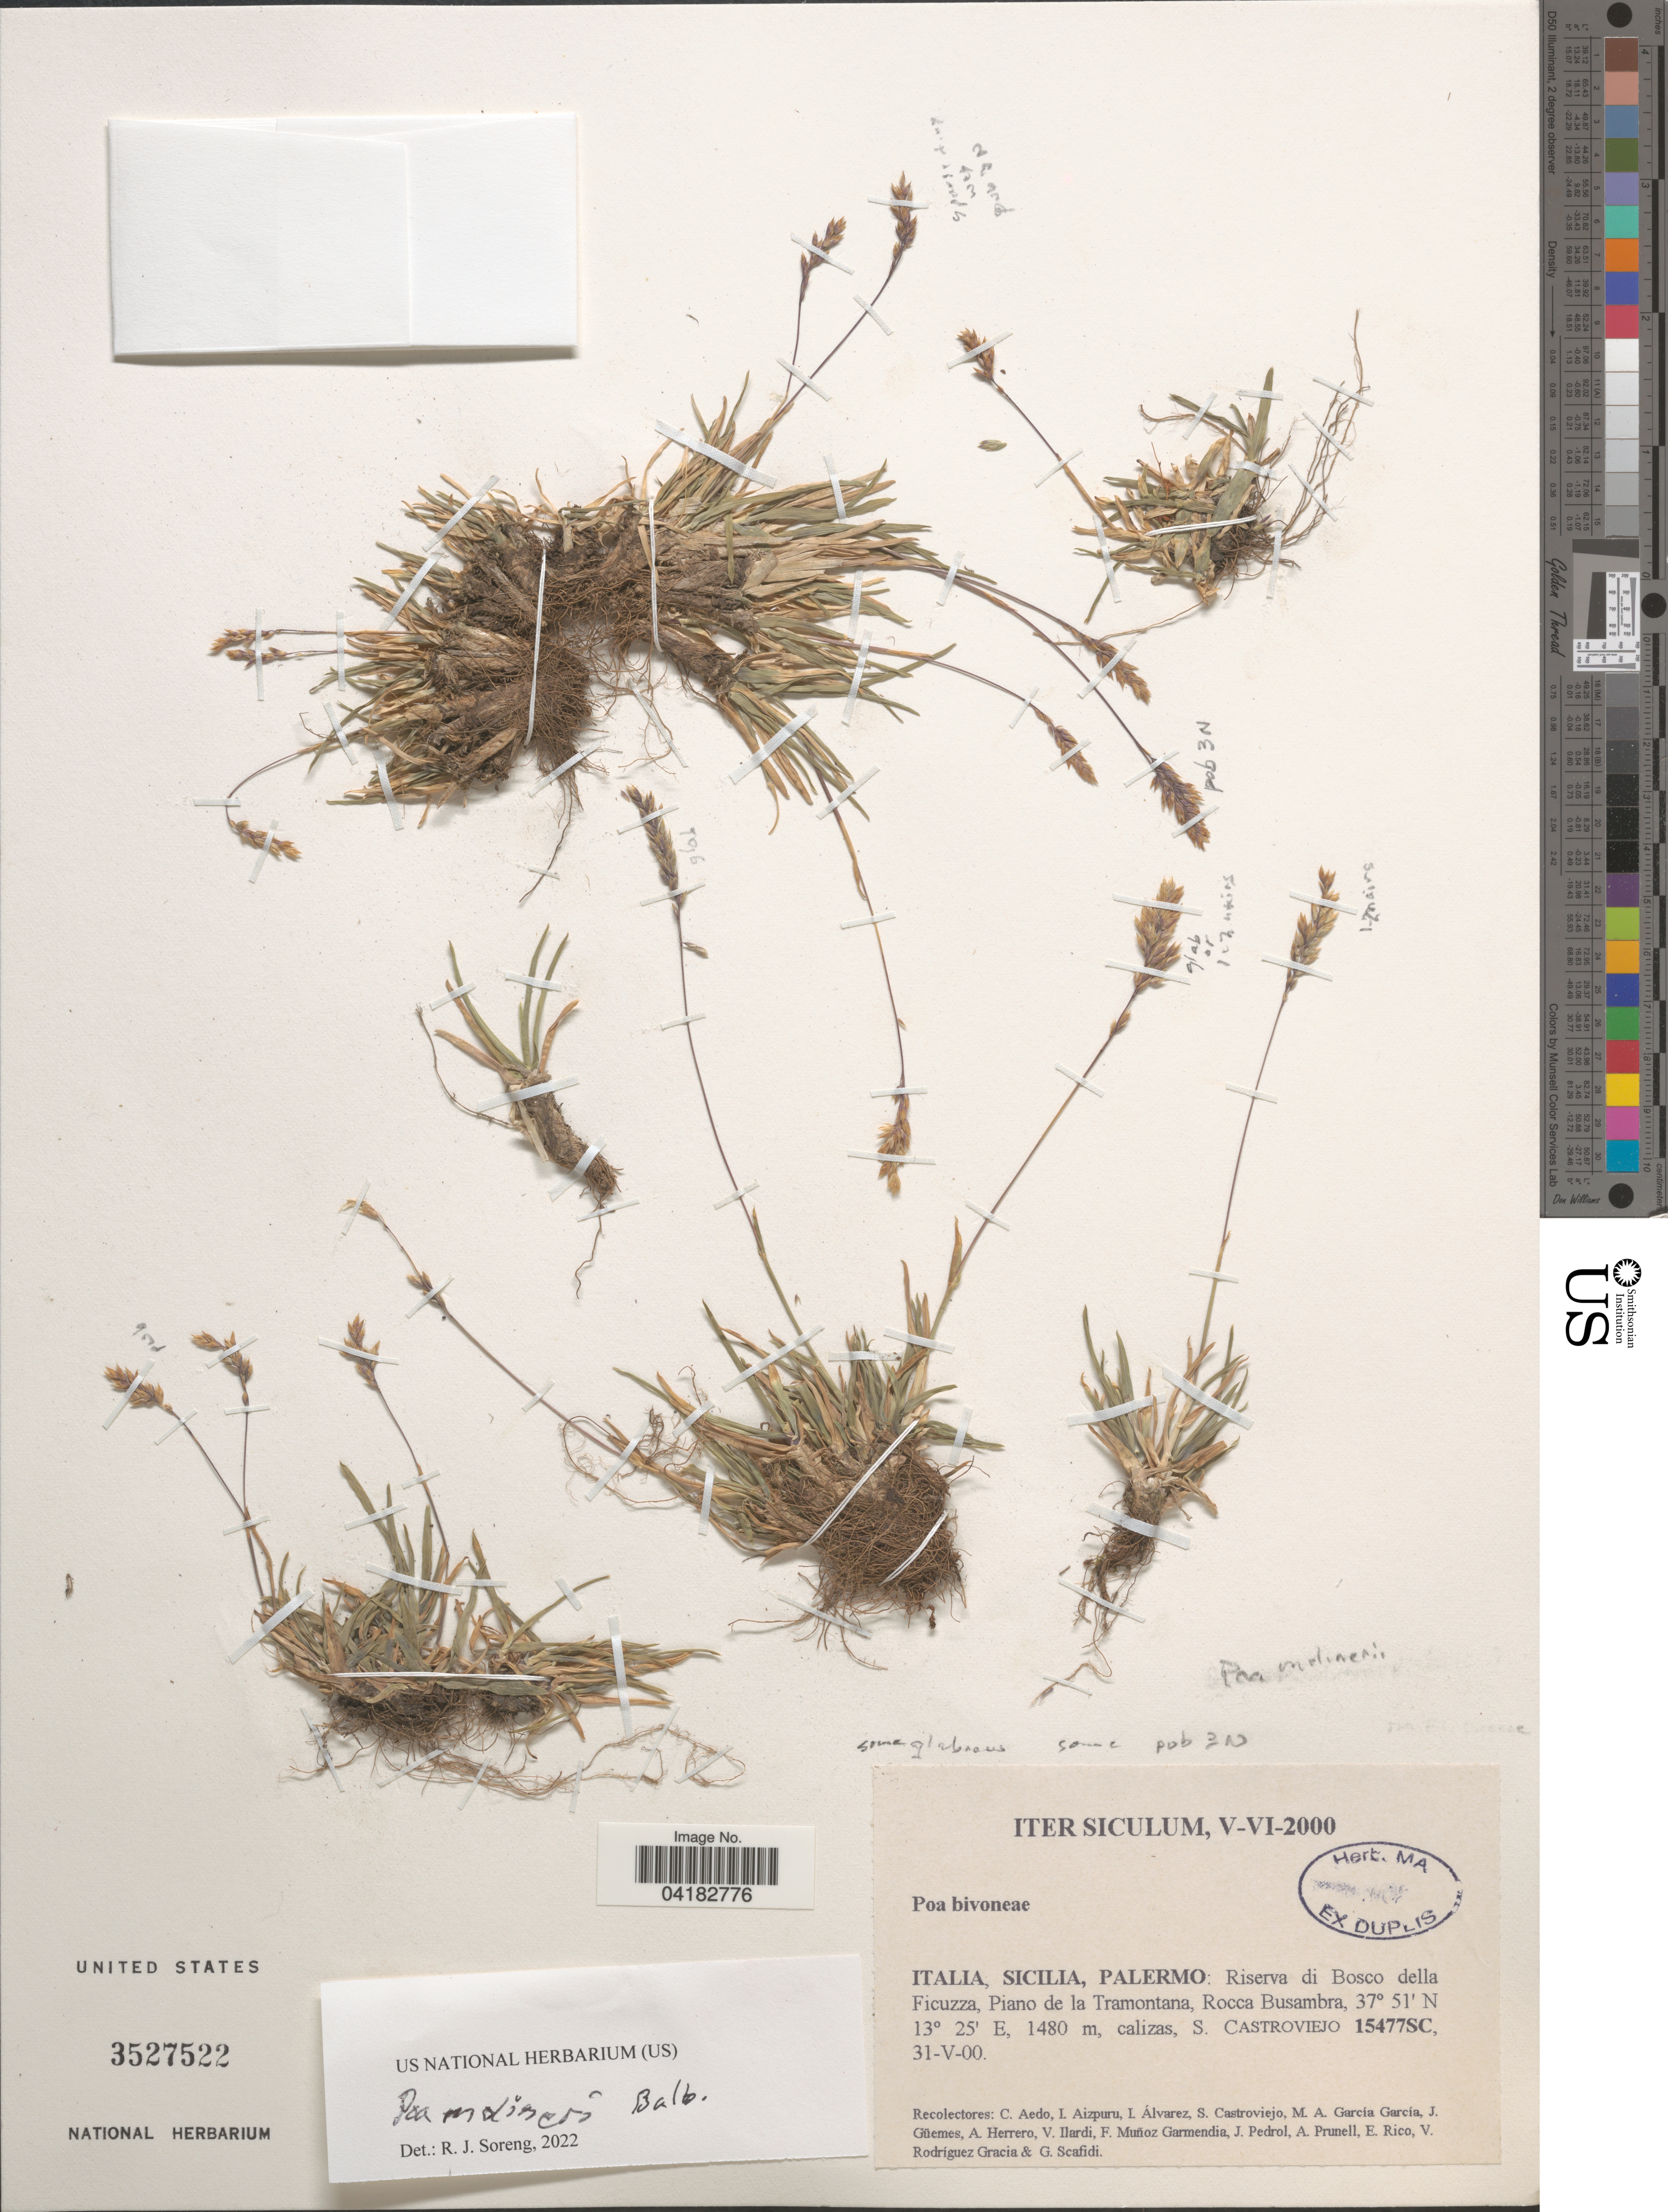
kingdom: Plantae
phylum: Tracheophyta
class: Liliopsida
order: Poales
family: Poaceae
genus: Poa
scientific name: Poa alpina subsp. insularis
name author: (Parl.) Hayek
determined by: Soreng, Robert J., Research Associate (BOT), Smithsonian Institution - National Museum of Natural History (UNITED STATES)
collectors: S. Castroviejo, C. Aedo, I. Aizpuru, M. A. García & et al.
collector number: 15477SC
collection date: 2000-05-31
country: Italy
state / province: Siciliana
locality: Iter Siculum, V-V-2000. Sicilia, Palermo: Riserva di Bosco della Ficuzza, Piano de la Tramontana, Rocca Busambra.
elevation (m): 1480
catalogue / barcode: US 3527522